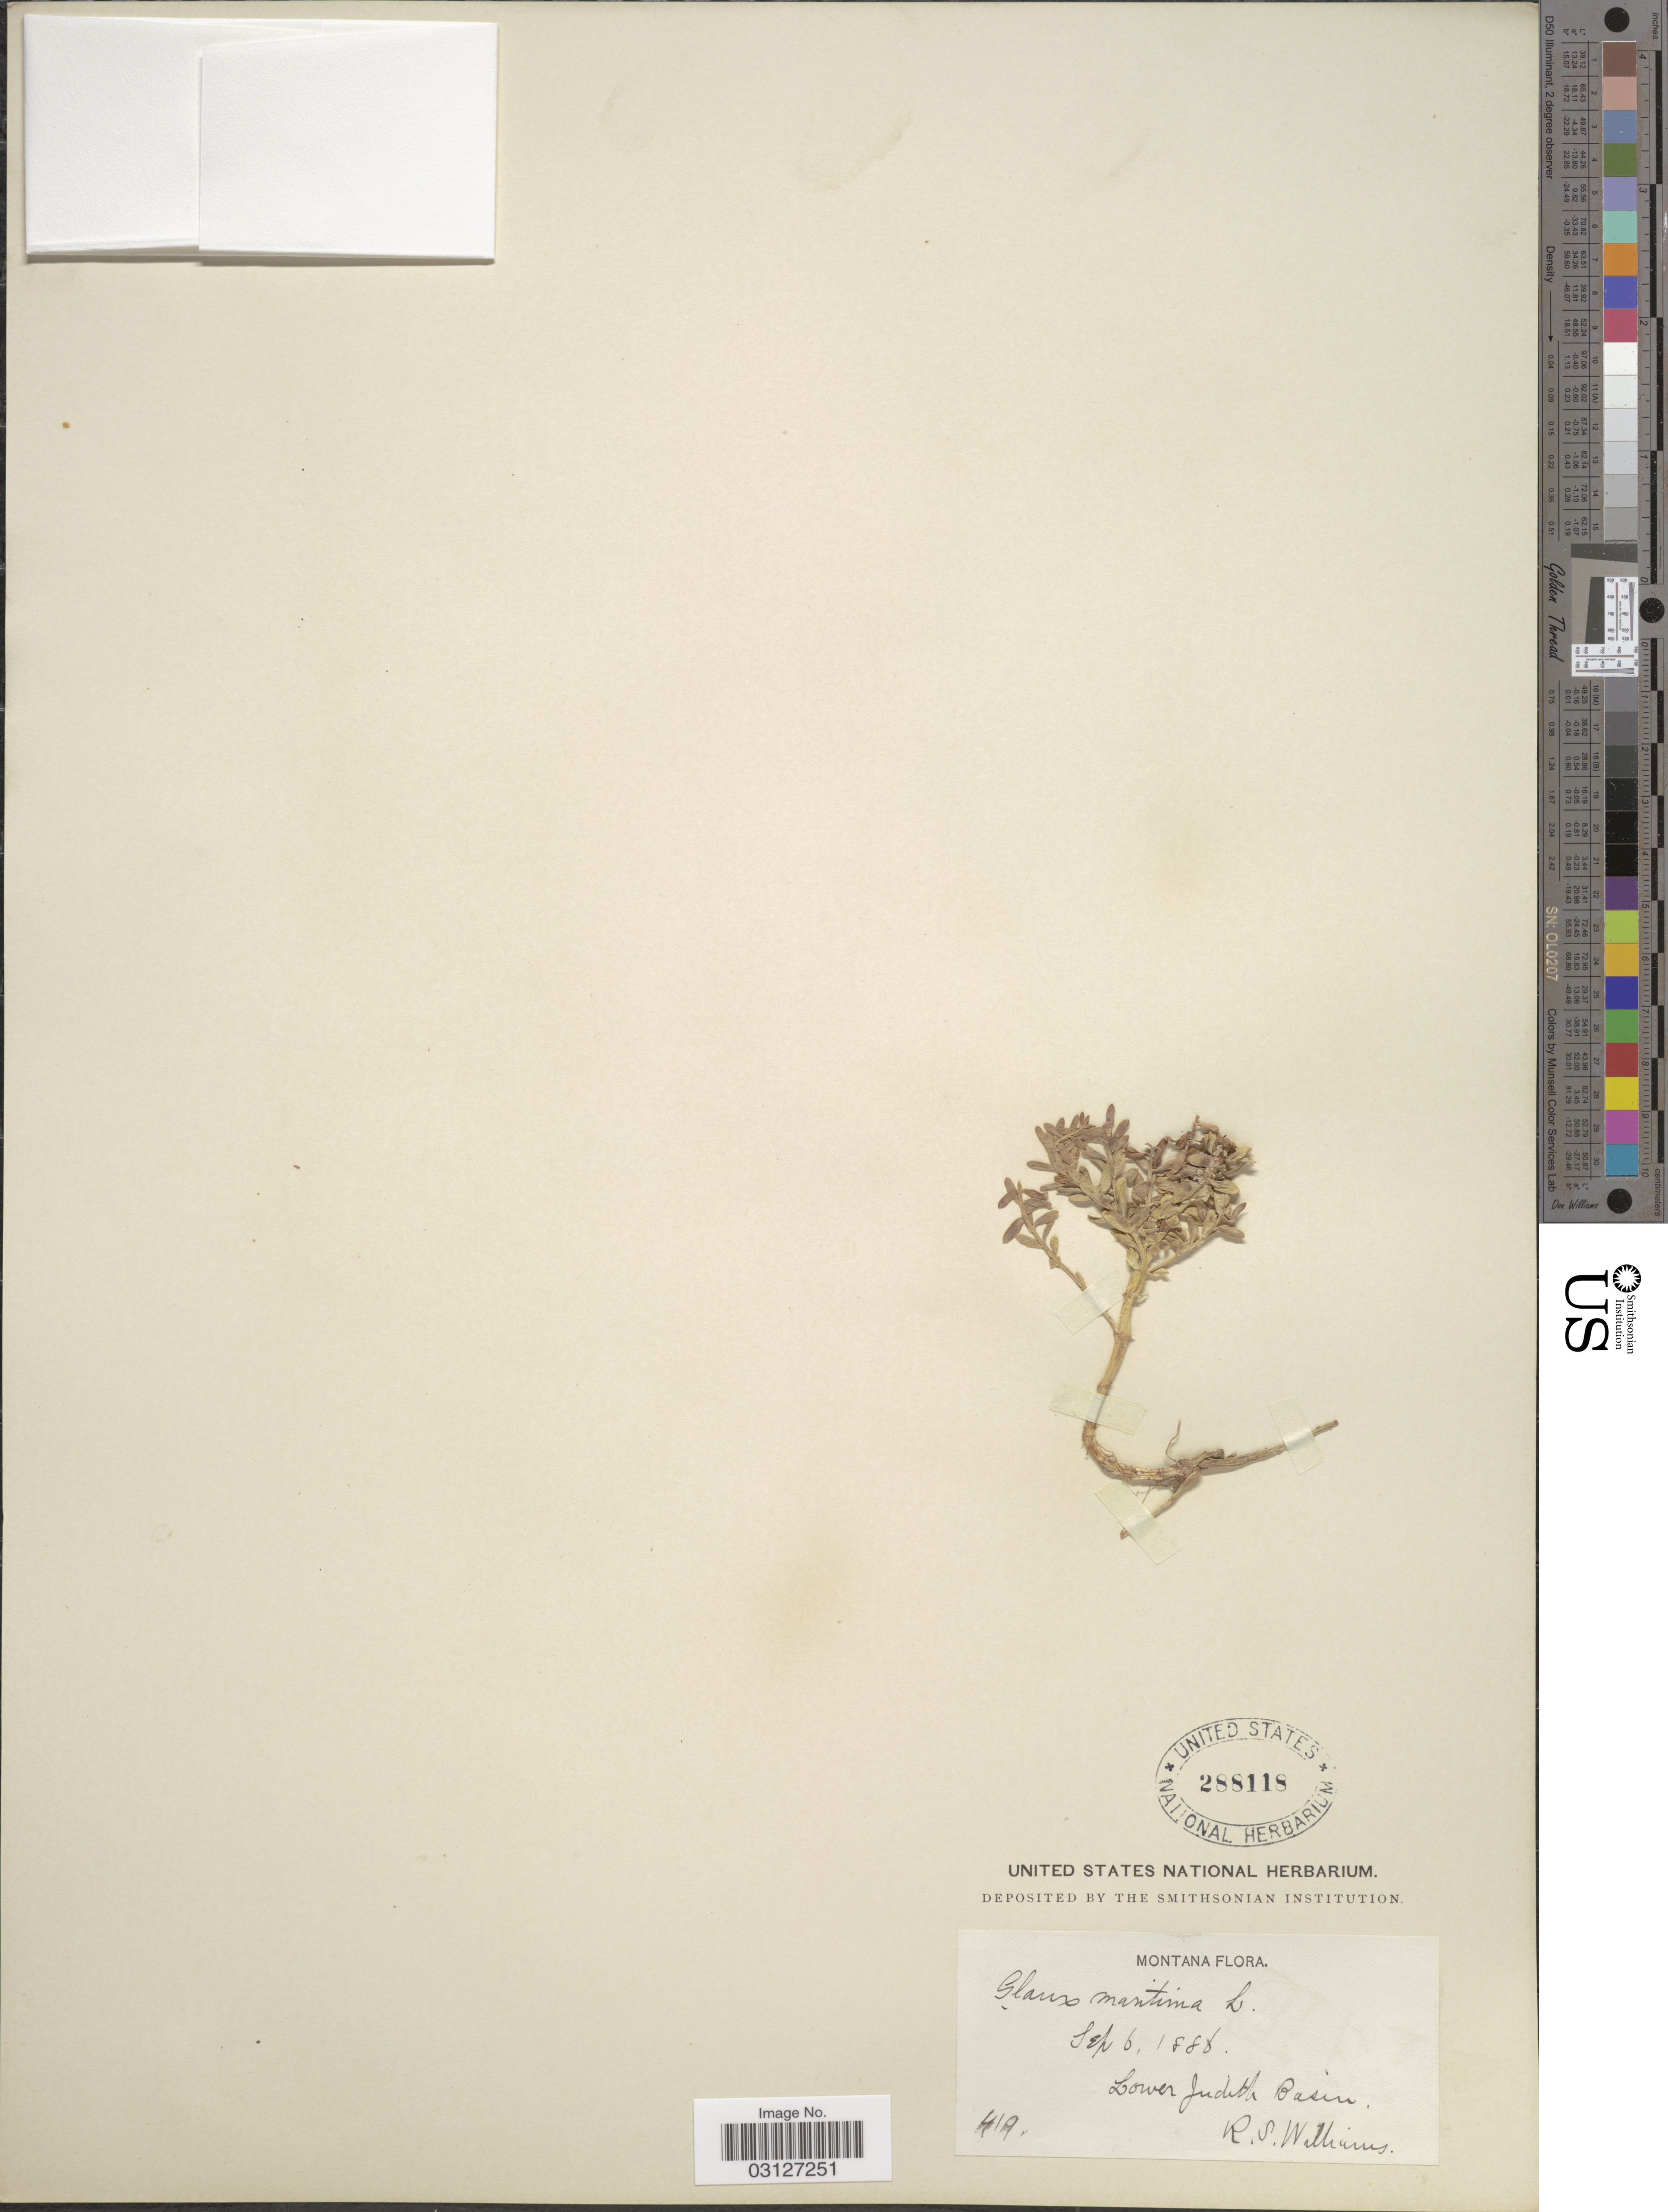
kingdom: Plantae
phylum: Tracheophyta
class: Magnoliopsida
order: Ericales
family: Primulaceae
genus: Glaux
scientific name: Glaux maritima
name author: L.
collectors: R. S. Williams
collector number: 419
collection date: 1888-09-06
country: United States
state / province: Montana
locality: Lower Judith Basin.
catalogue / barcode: US 288118